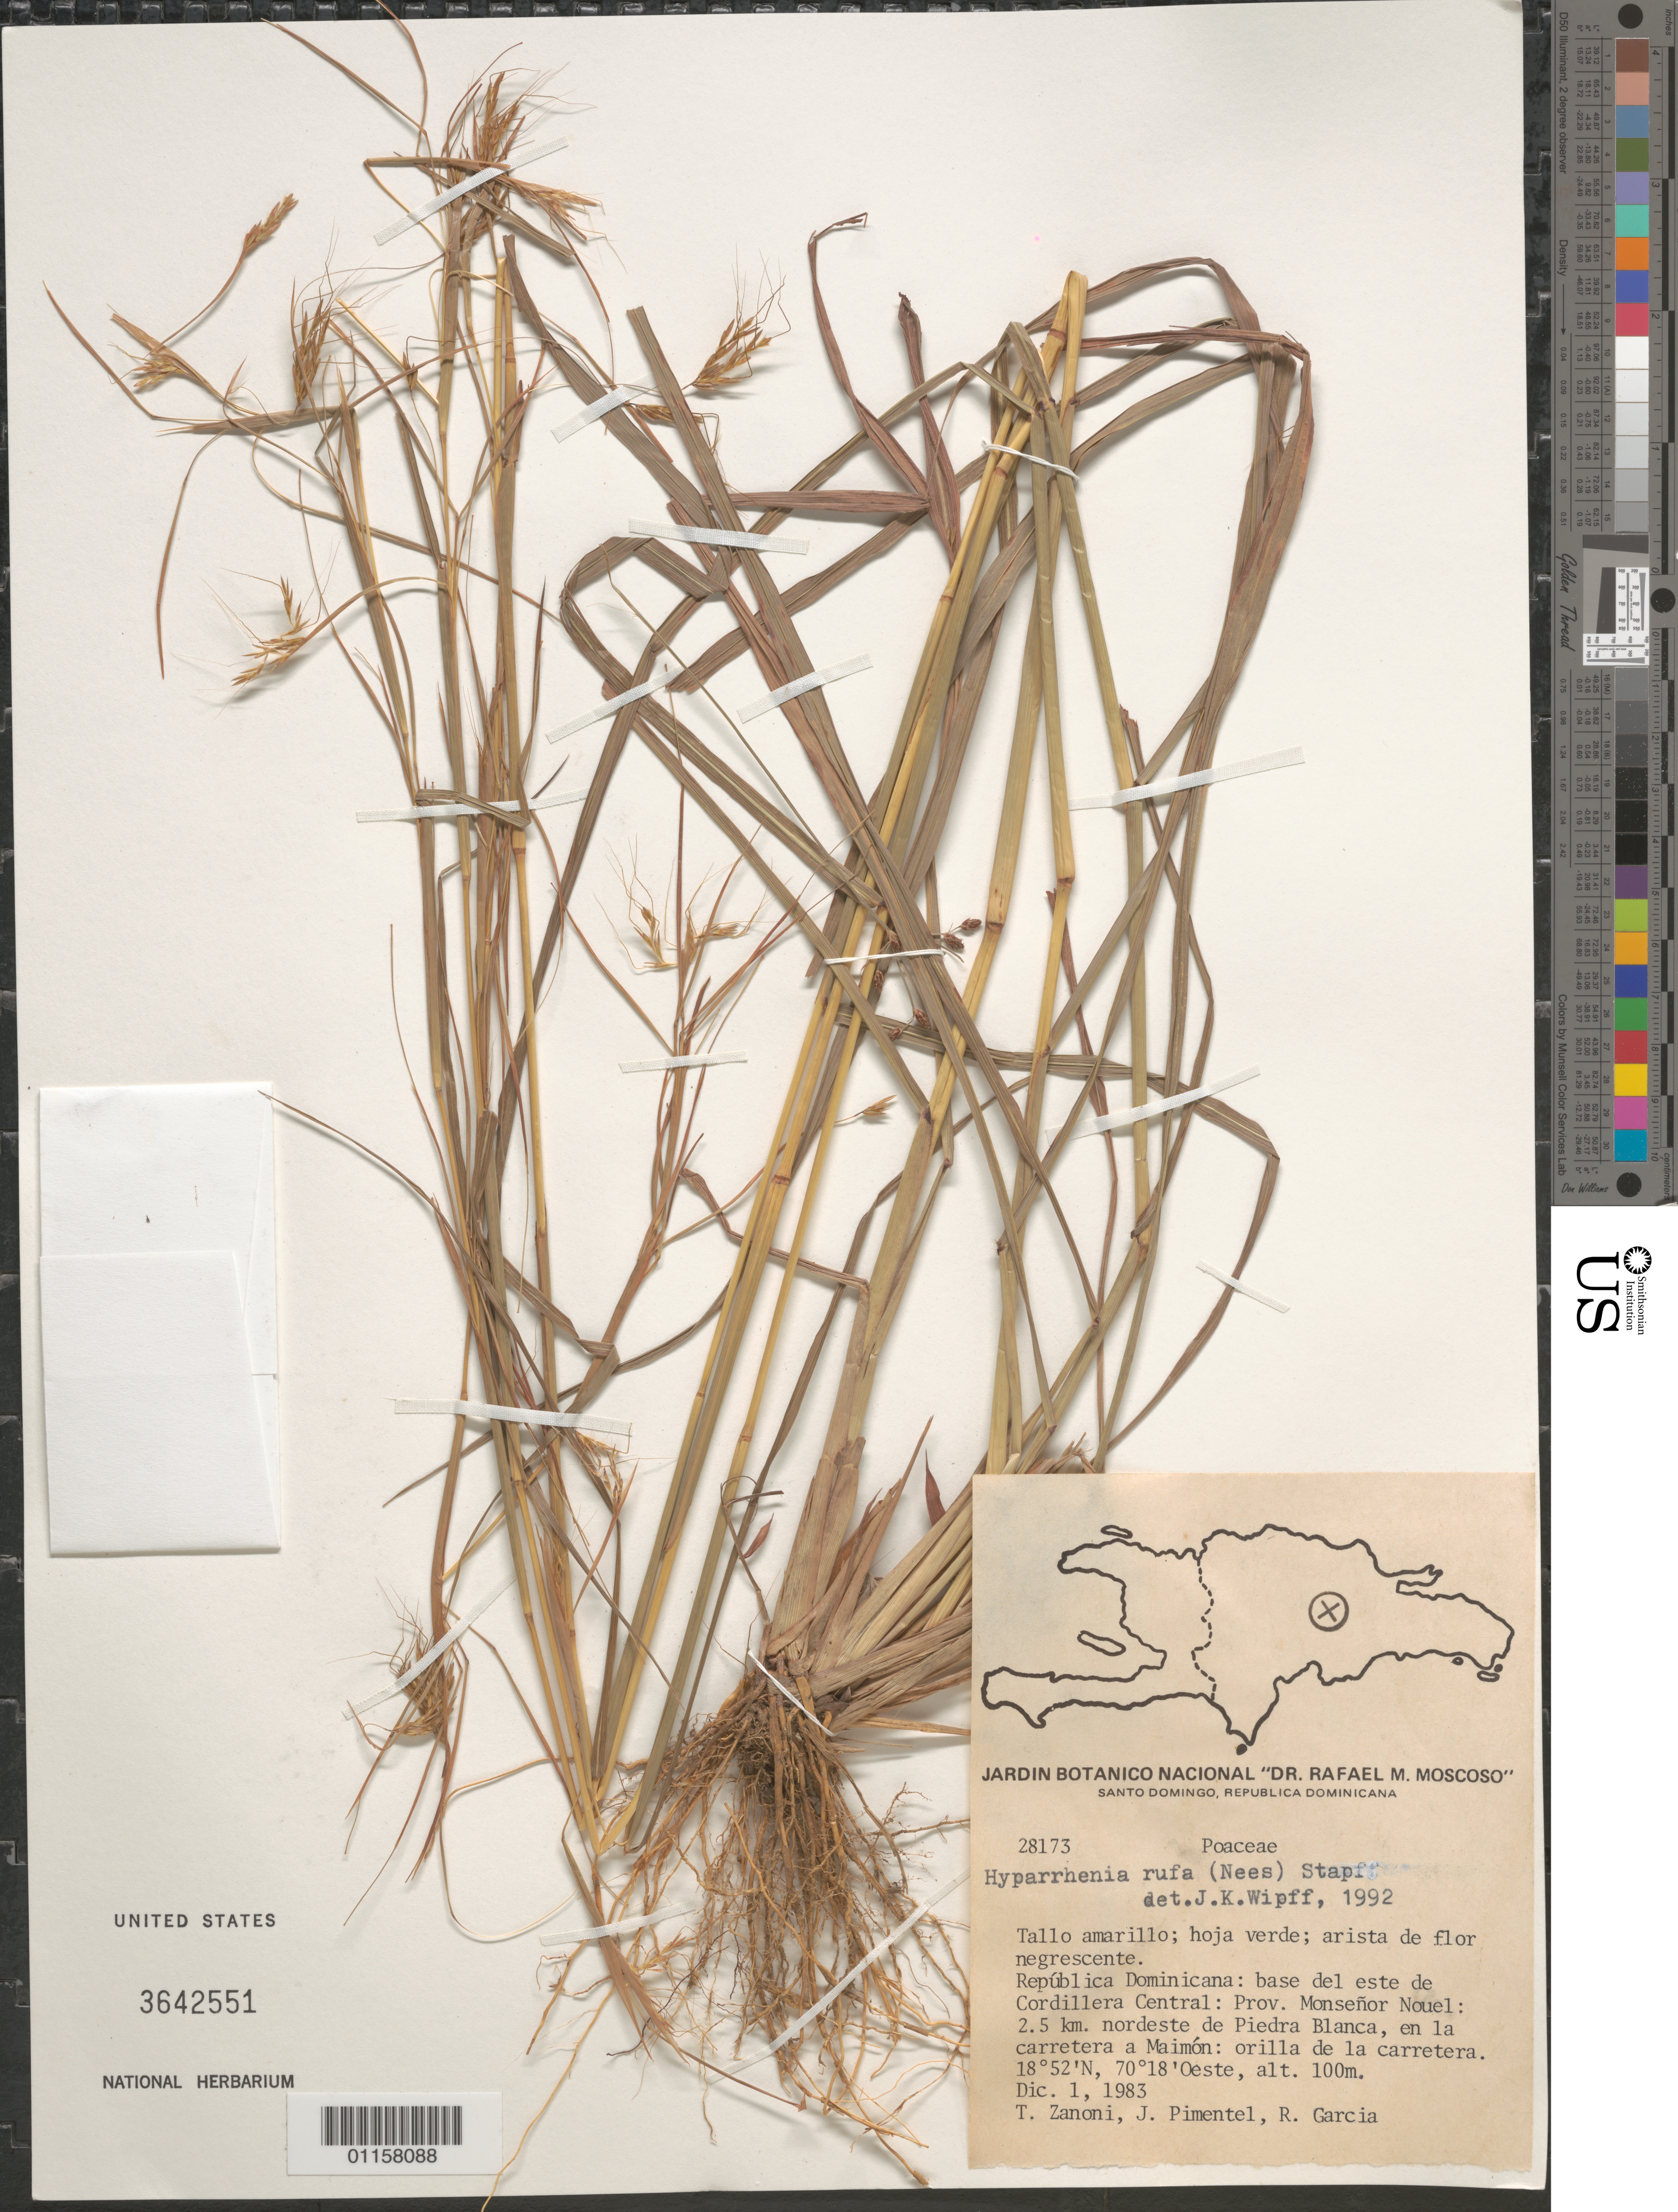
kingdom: Plantae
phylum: Tracheophyta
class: Liliopsida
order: Poales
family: Poaceae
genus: Hyparrhenia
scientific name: Hyparrhenia rufa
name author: (Nees) Stapf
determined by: Wipff, J. K.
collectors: T. A. Zanoni, J. Pimentel & R. García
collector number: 28173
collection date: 1983-12-01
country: Dominican Republic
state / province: Monseñor Nouel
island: Hispaniola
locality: Cordillera Central, base del este; 2.5 km nordeste de Piedra Blanca, en la carretera a Maimón.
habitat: Orilla de la carretera.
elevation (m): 100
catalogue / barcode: US 3642551